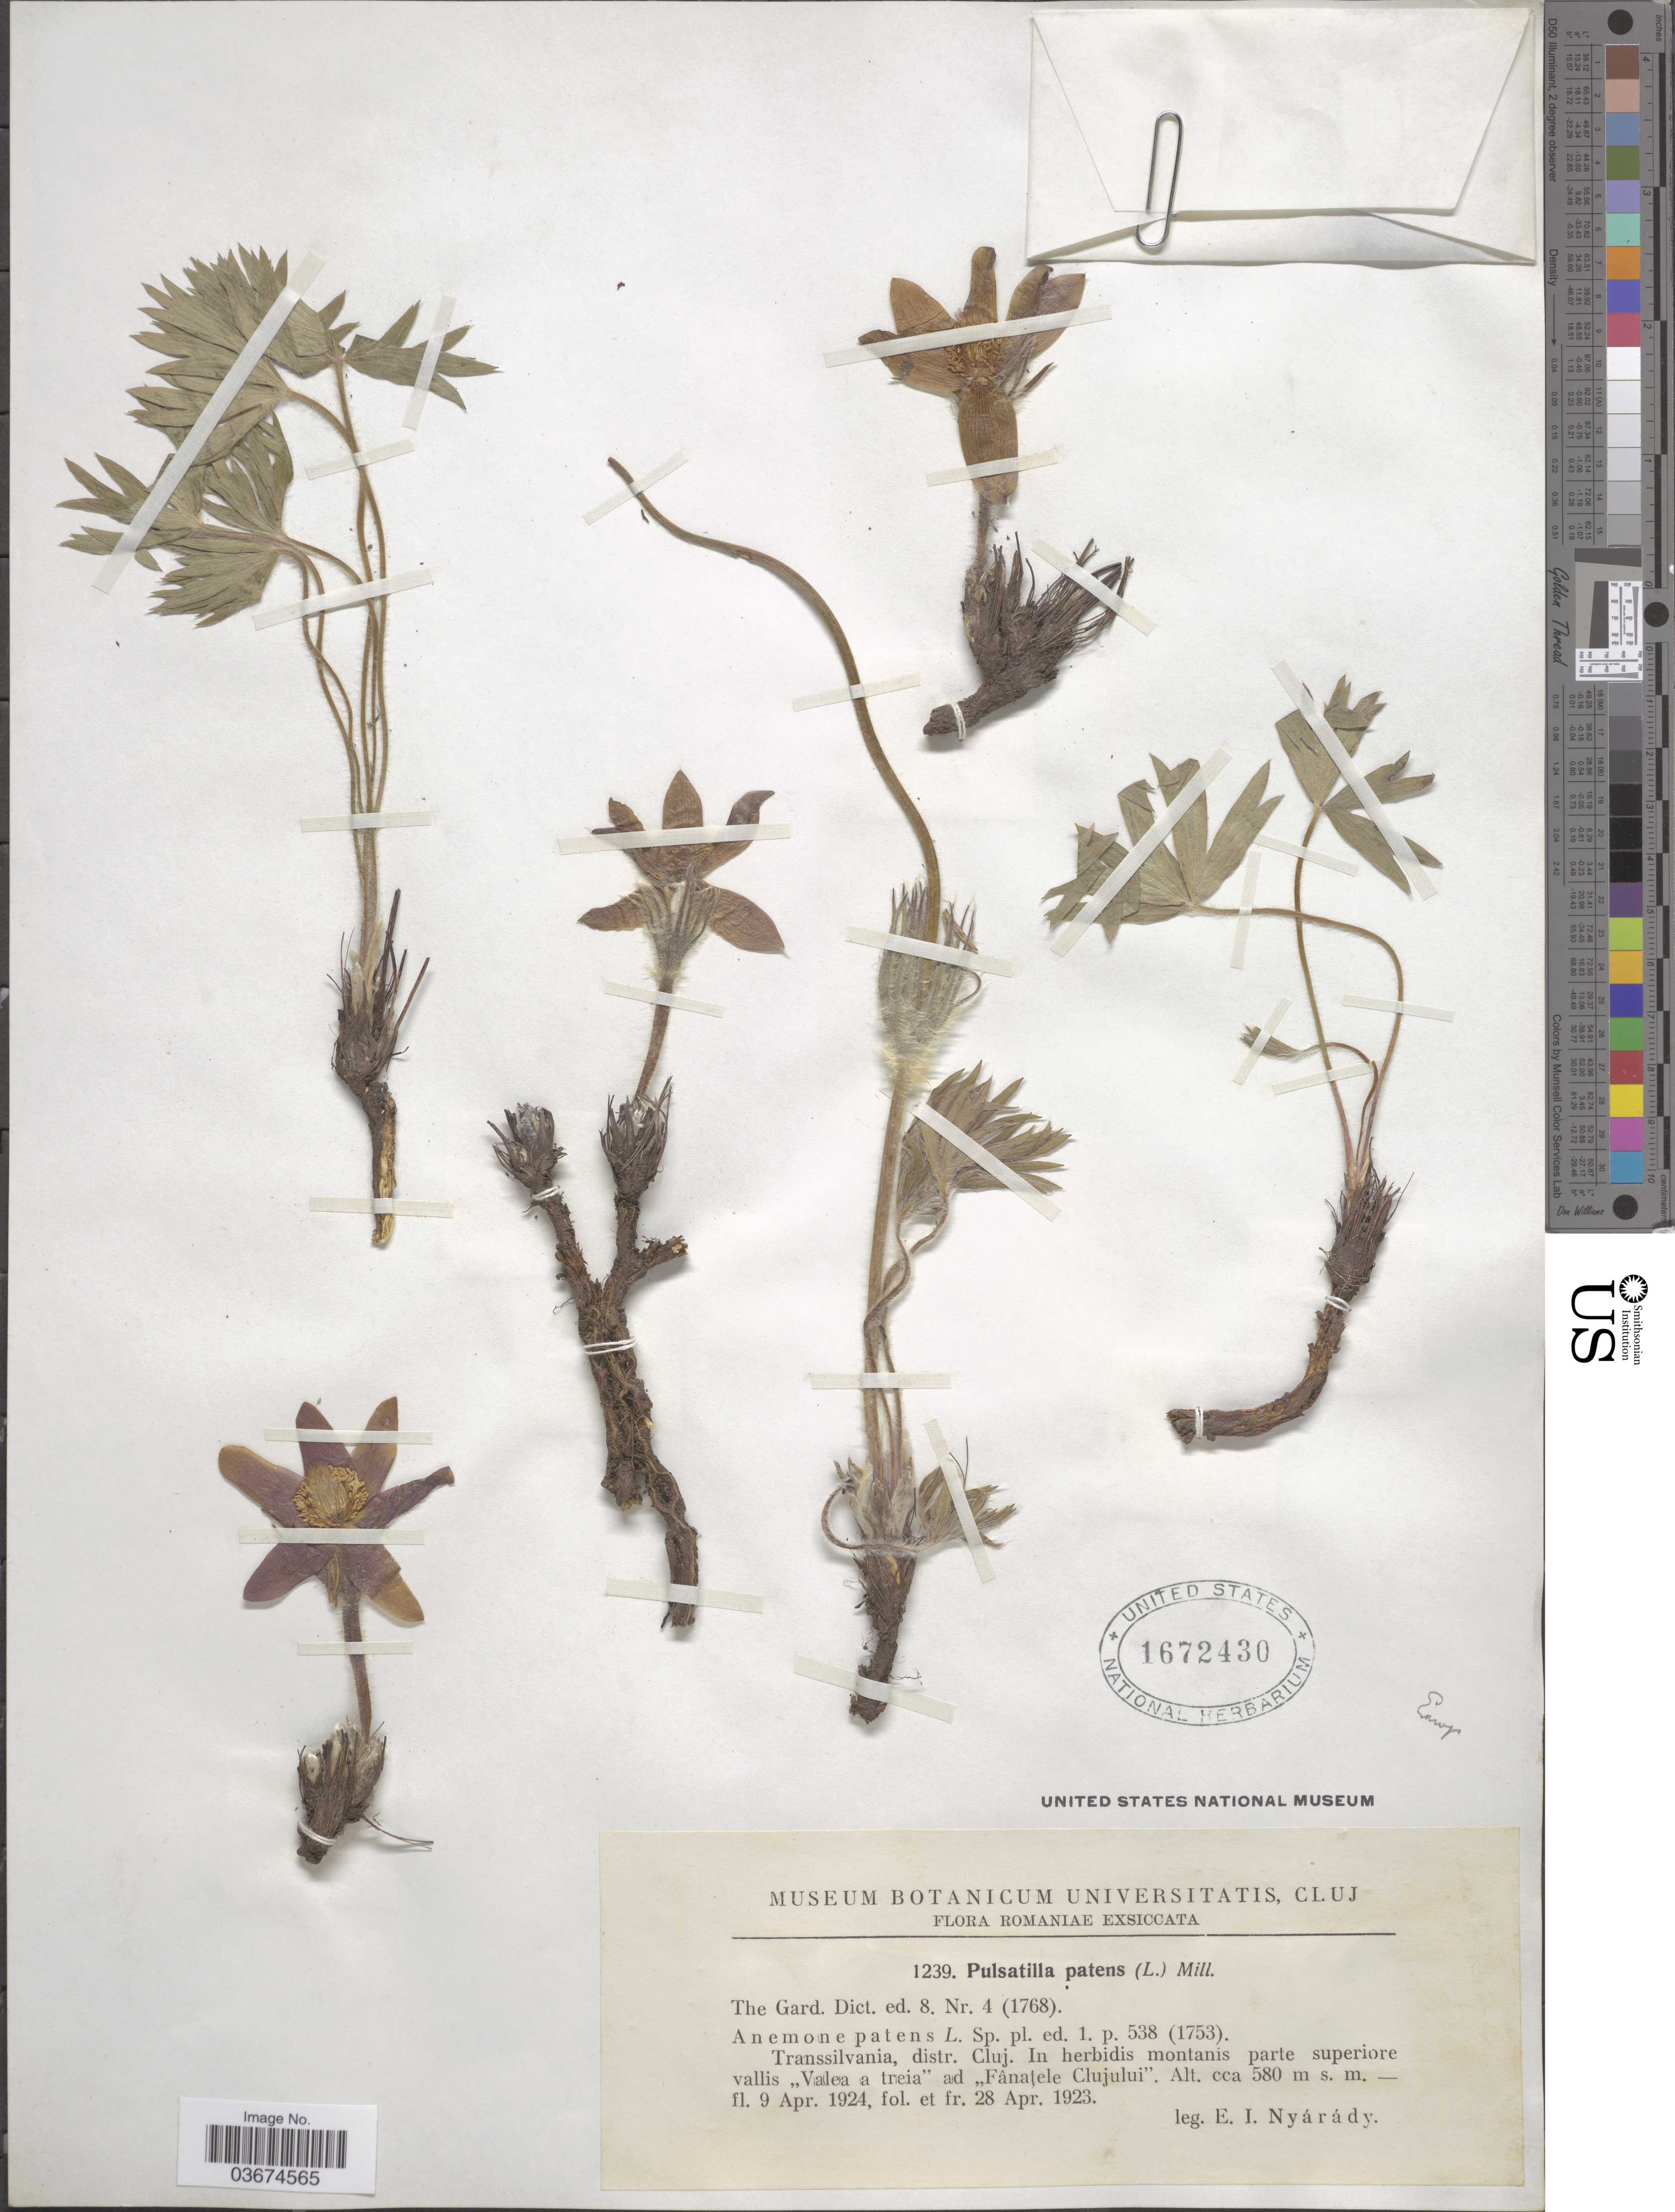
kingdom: Plantae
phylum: Tracheophyta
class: Magnoliopsida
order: Ranunculales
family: Ranunculaceae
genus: Pulsatilla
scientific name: Pulsatilla patens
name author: (L.) Mill.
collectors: E. Nyárády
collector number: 1239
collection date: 1923-04-28/1924-04-09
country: Romania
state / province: Cluj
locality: Transsilvania, distr. Cluj. In herbidis montanis parte superiore vallis "Valea a treia" ad "Fânaţele Clujului".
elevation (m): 580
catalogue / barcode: US 1672430